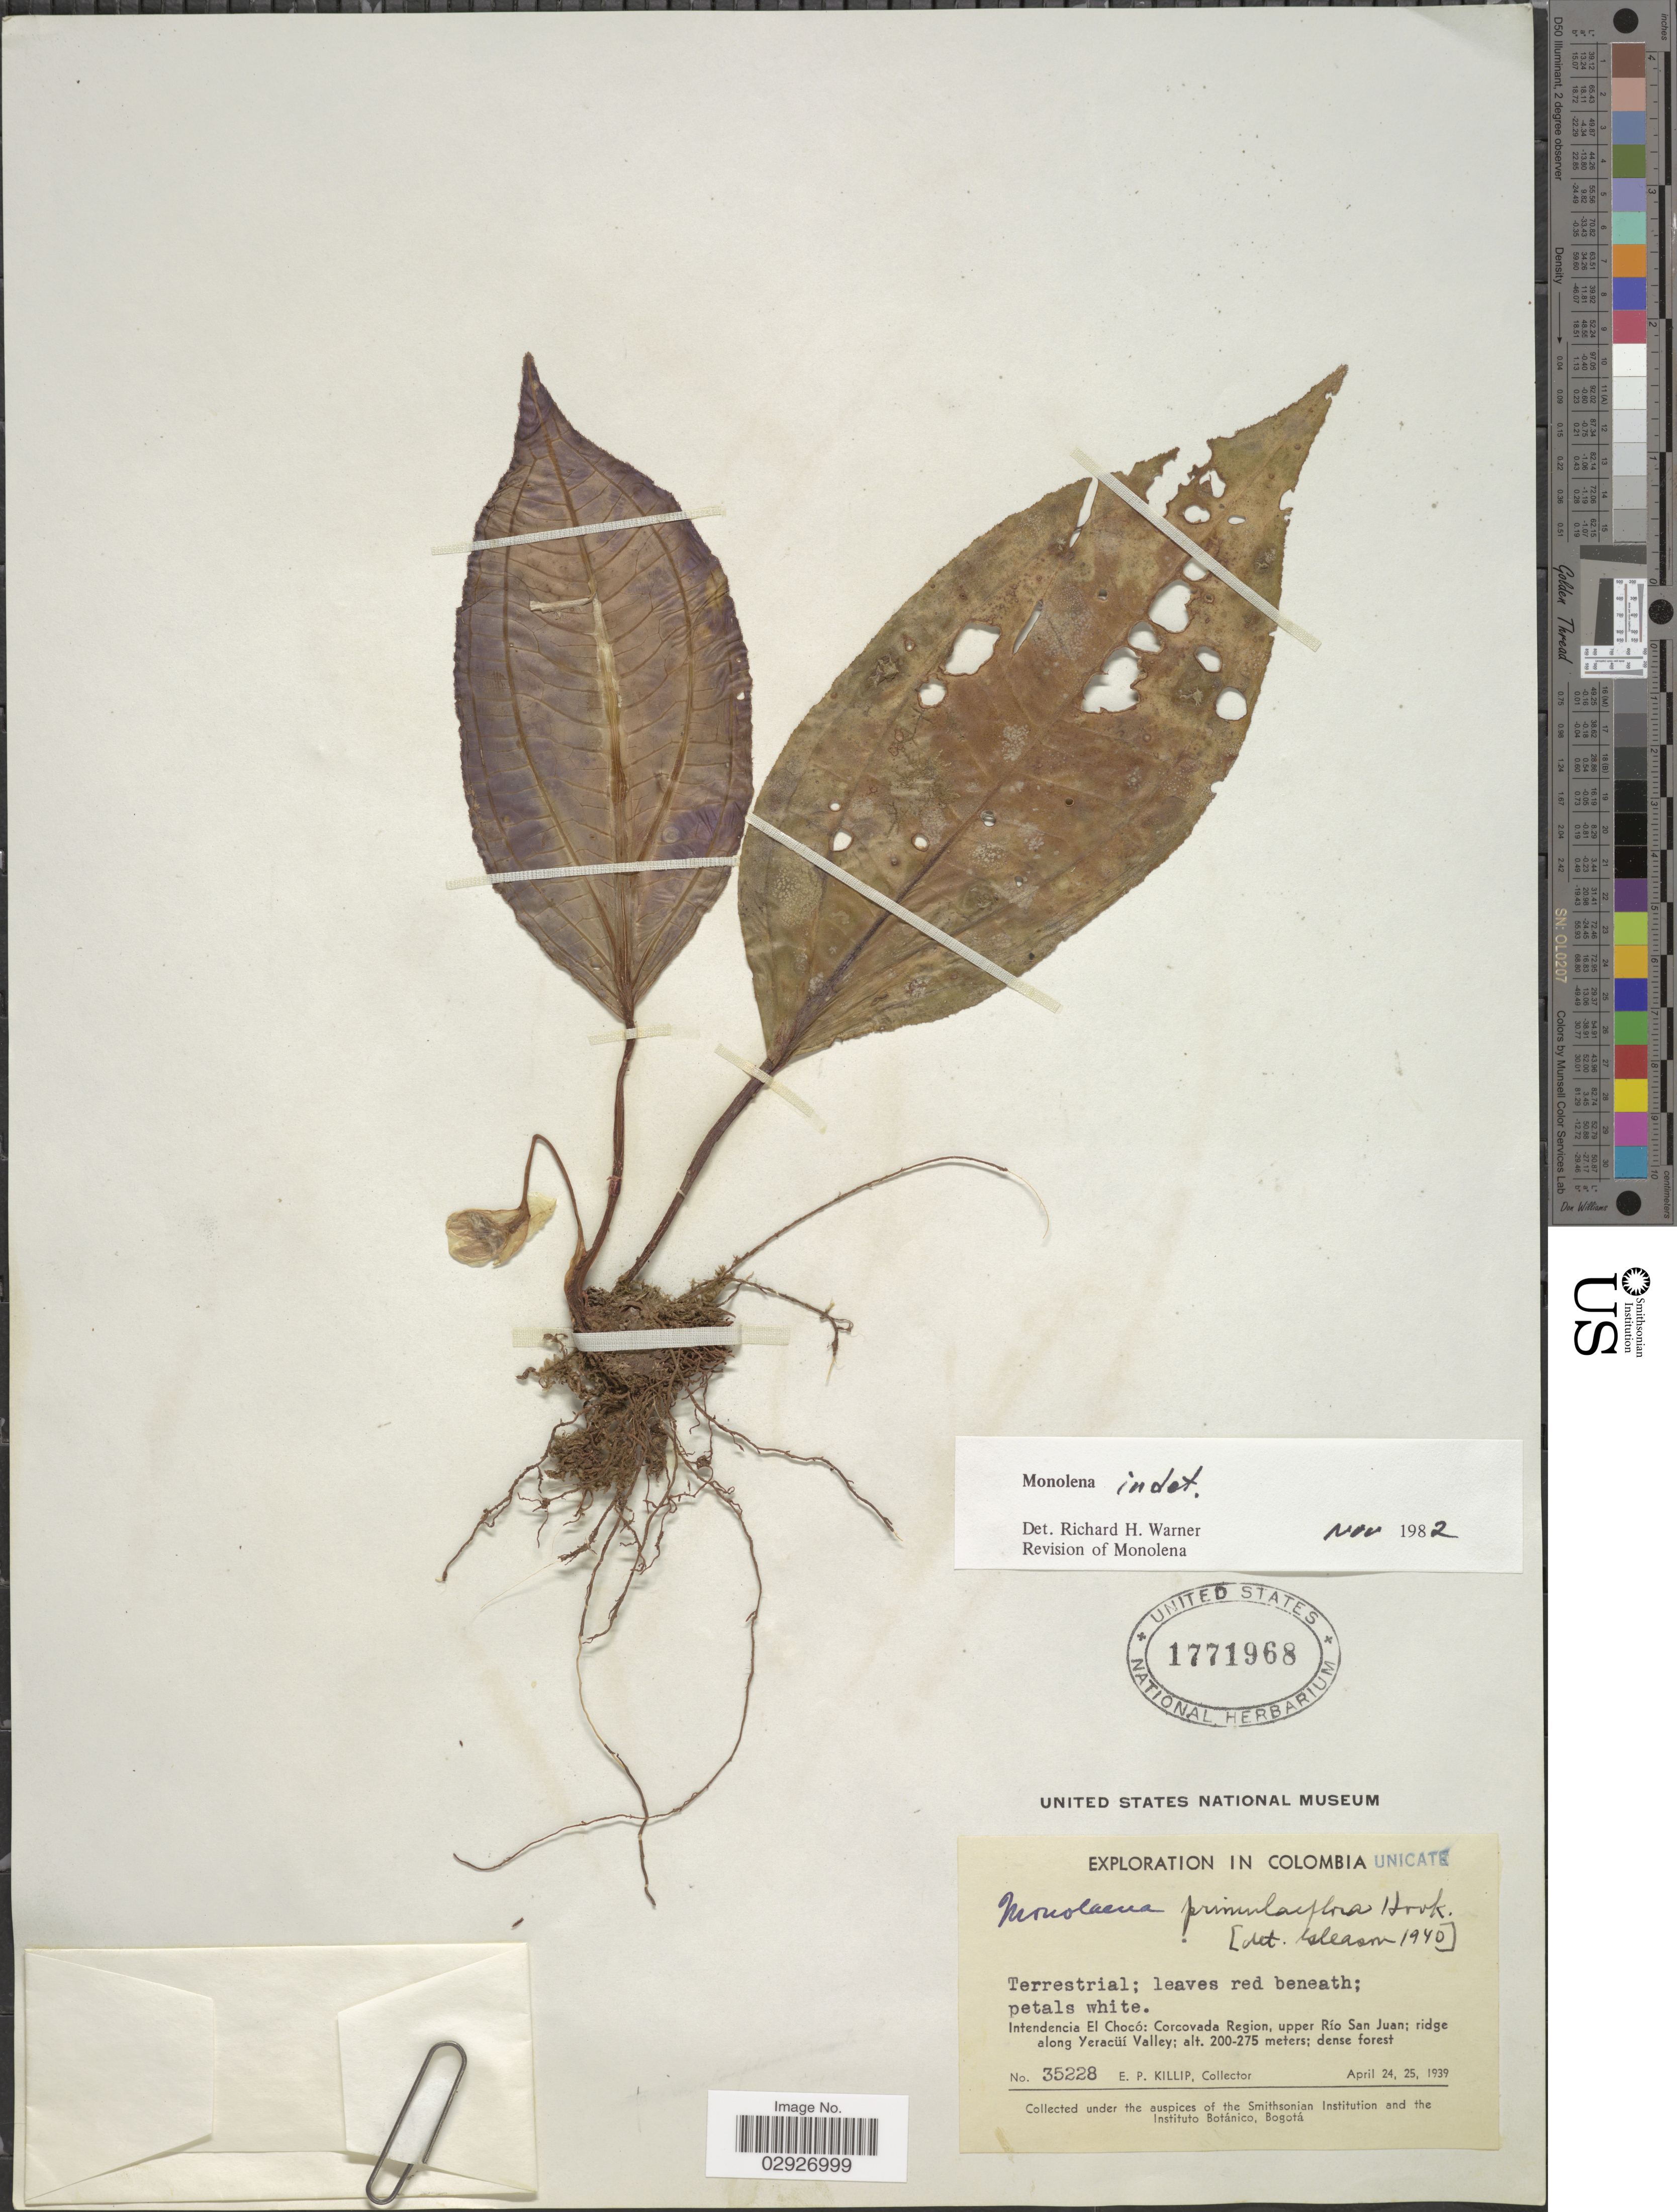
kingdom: Plantae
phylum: Tracheophyta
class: Magnoliopsida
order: Myrtales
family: Melastomataceae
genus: Monolena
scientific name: Monolena sp.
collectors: E. P. Killip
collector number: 35228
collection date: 1939-04-24/1939-04-25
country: Colombia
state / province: Chocó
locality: Intendencia El Chocó: Corcovada Region, upper Río San Juan; ridge along Yeracüi Valley.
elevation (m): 200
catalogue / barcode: US 1771968